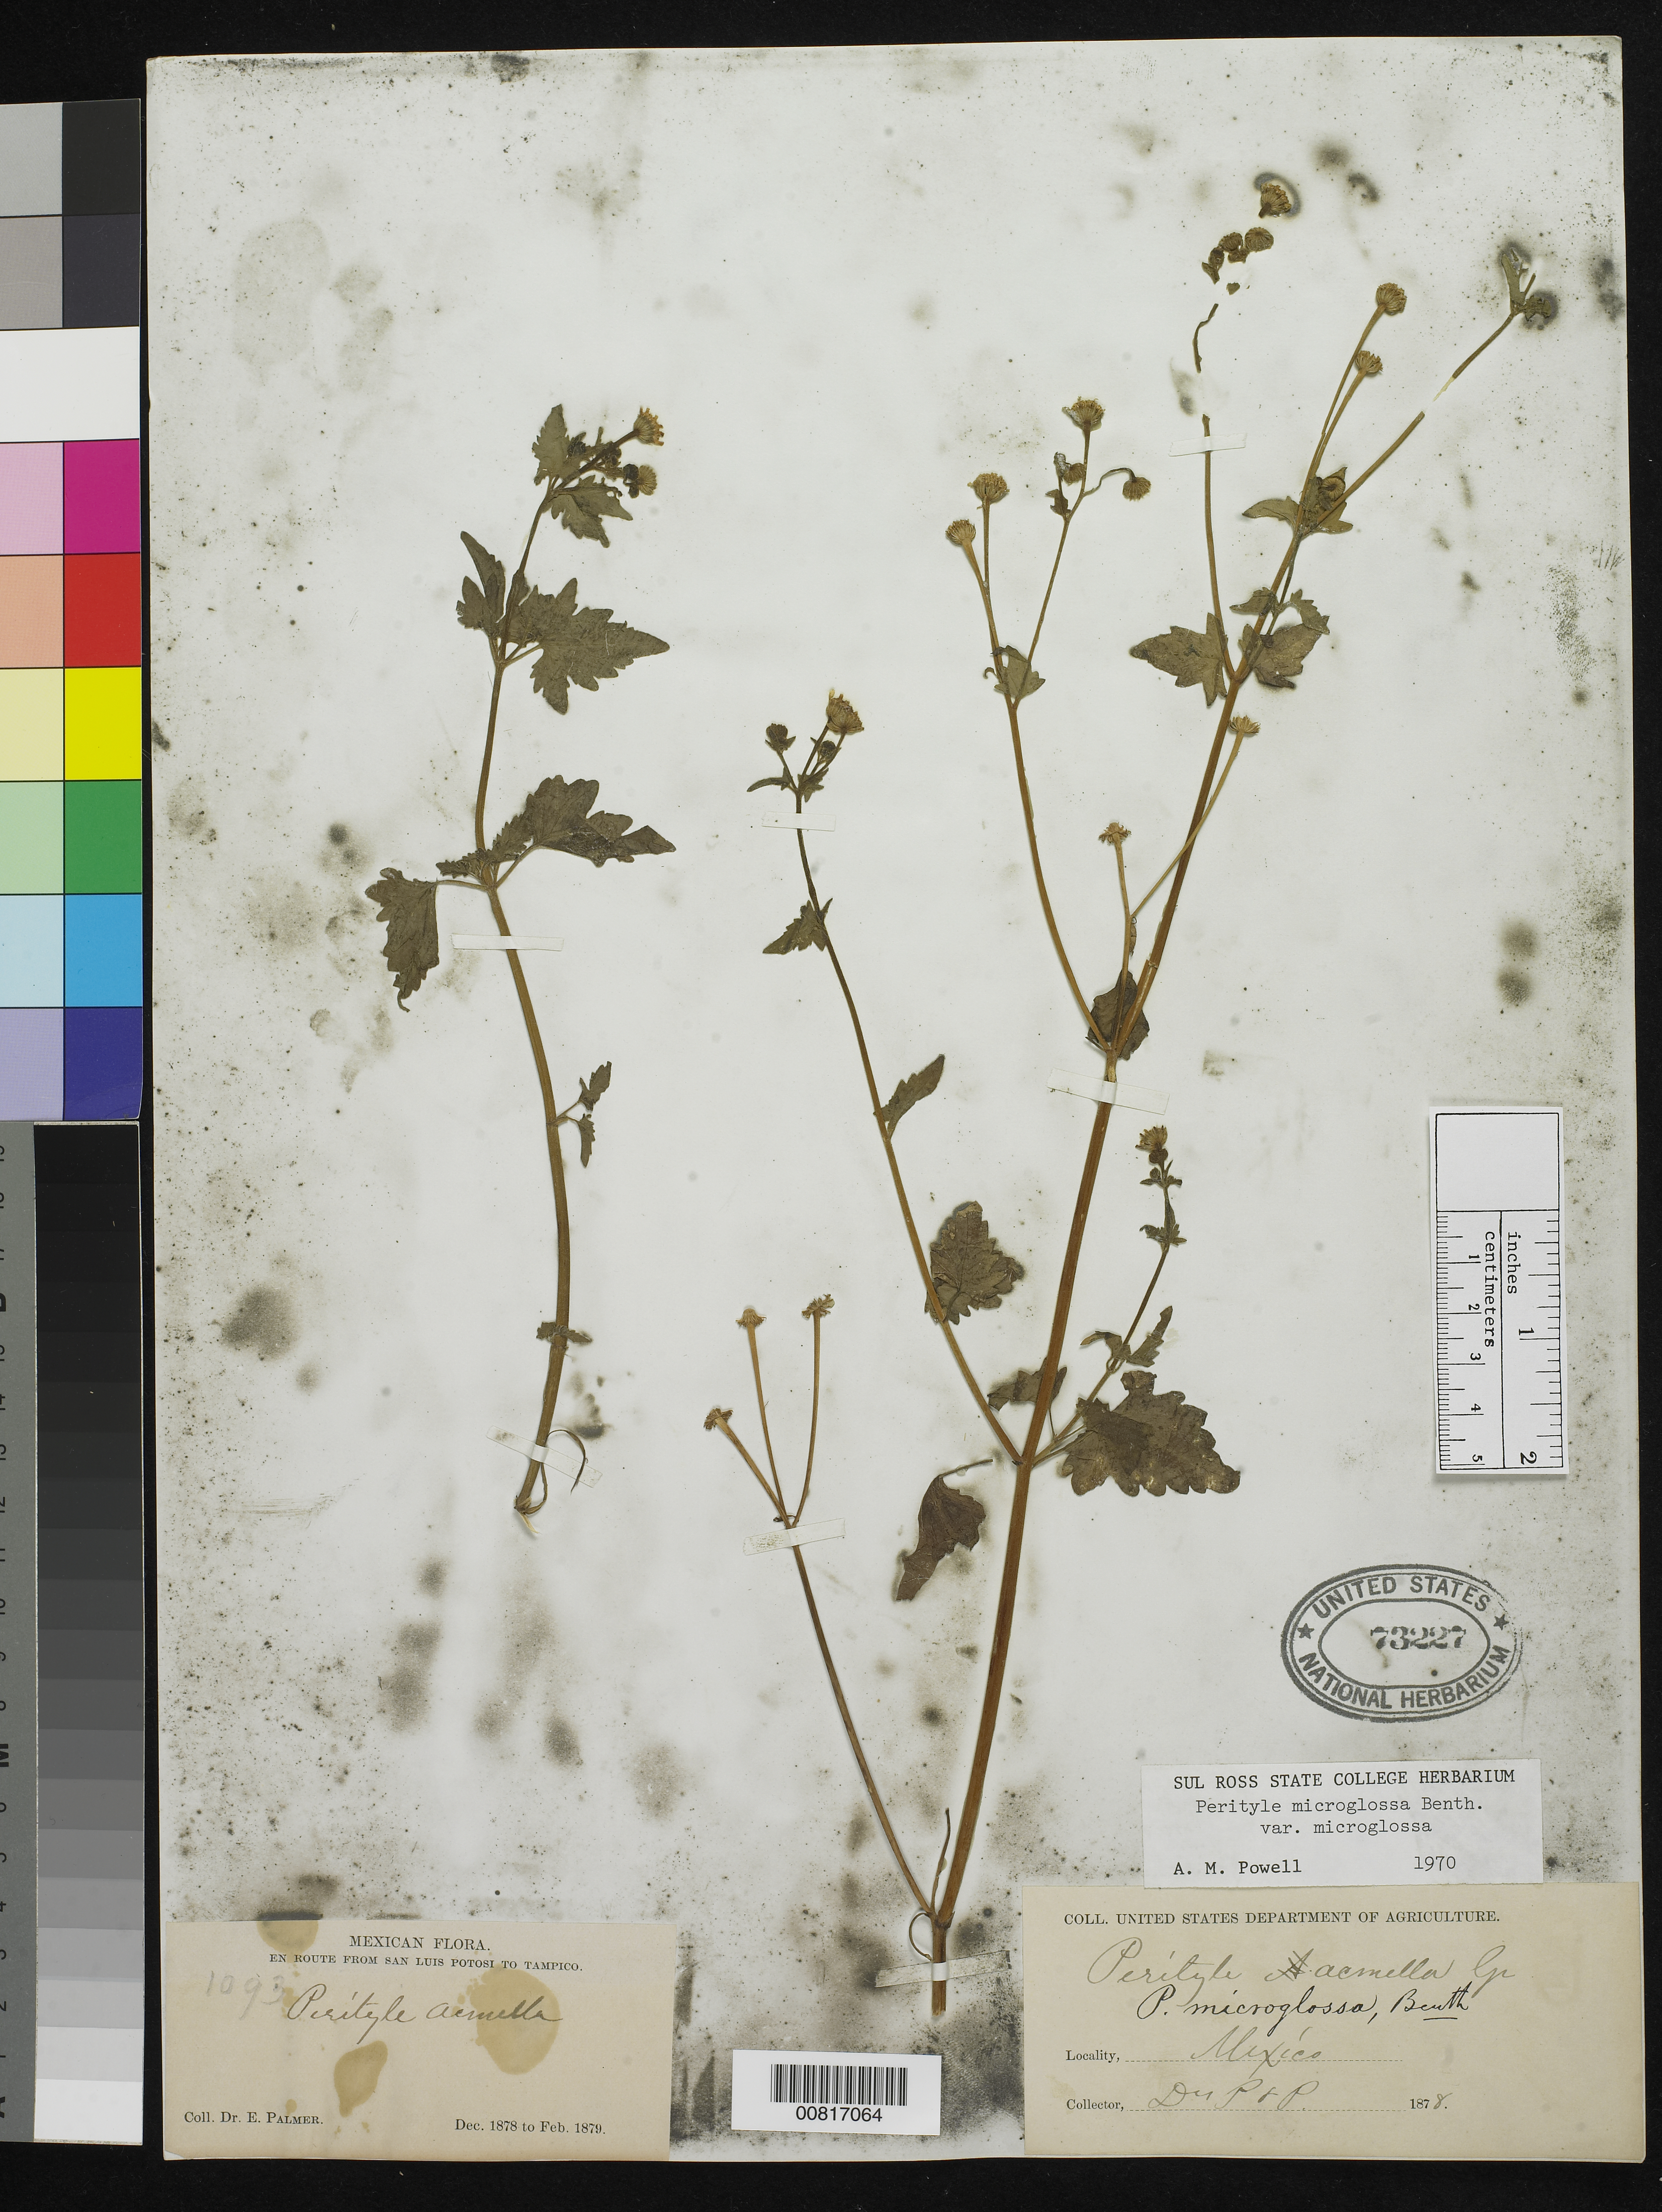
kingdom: Plantae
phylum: Tracheophyta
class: Magnoliopsida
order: Asterales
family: Asteraceae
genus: Perityle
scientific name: Perityle microglossa var. microglossa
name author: Benth.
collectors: E. Palmer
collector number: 1093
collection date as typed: Dec 1878 to -- Feb 1879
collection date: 1878-12/1879-02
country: Mexico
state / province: san Luis Potosí / Tamaulipas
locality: En route from San Luis Potosí to Tampico, Tamaulipas.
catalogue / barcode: US 73227